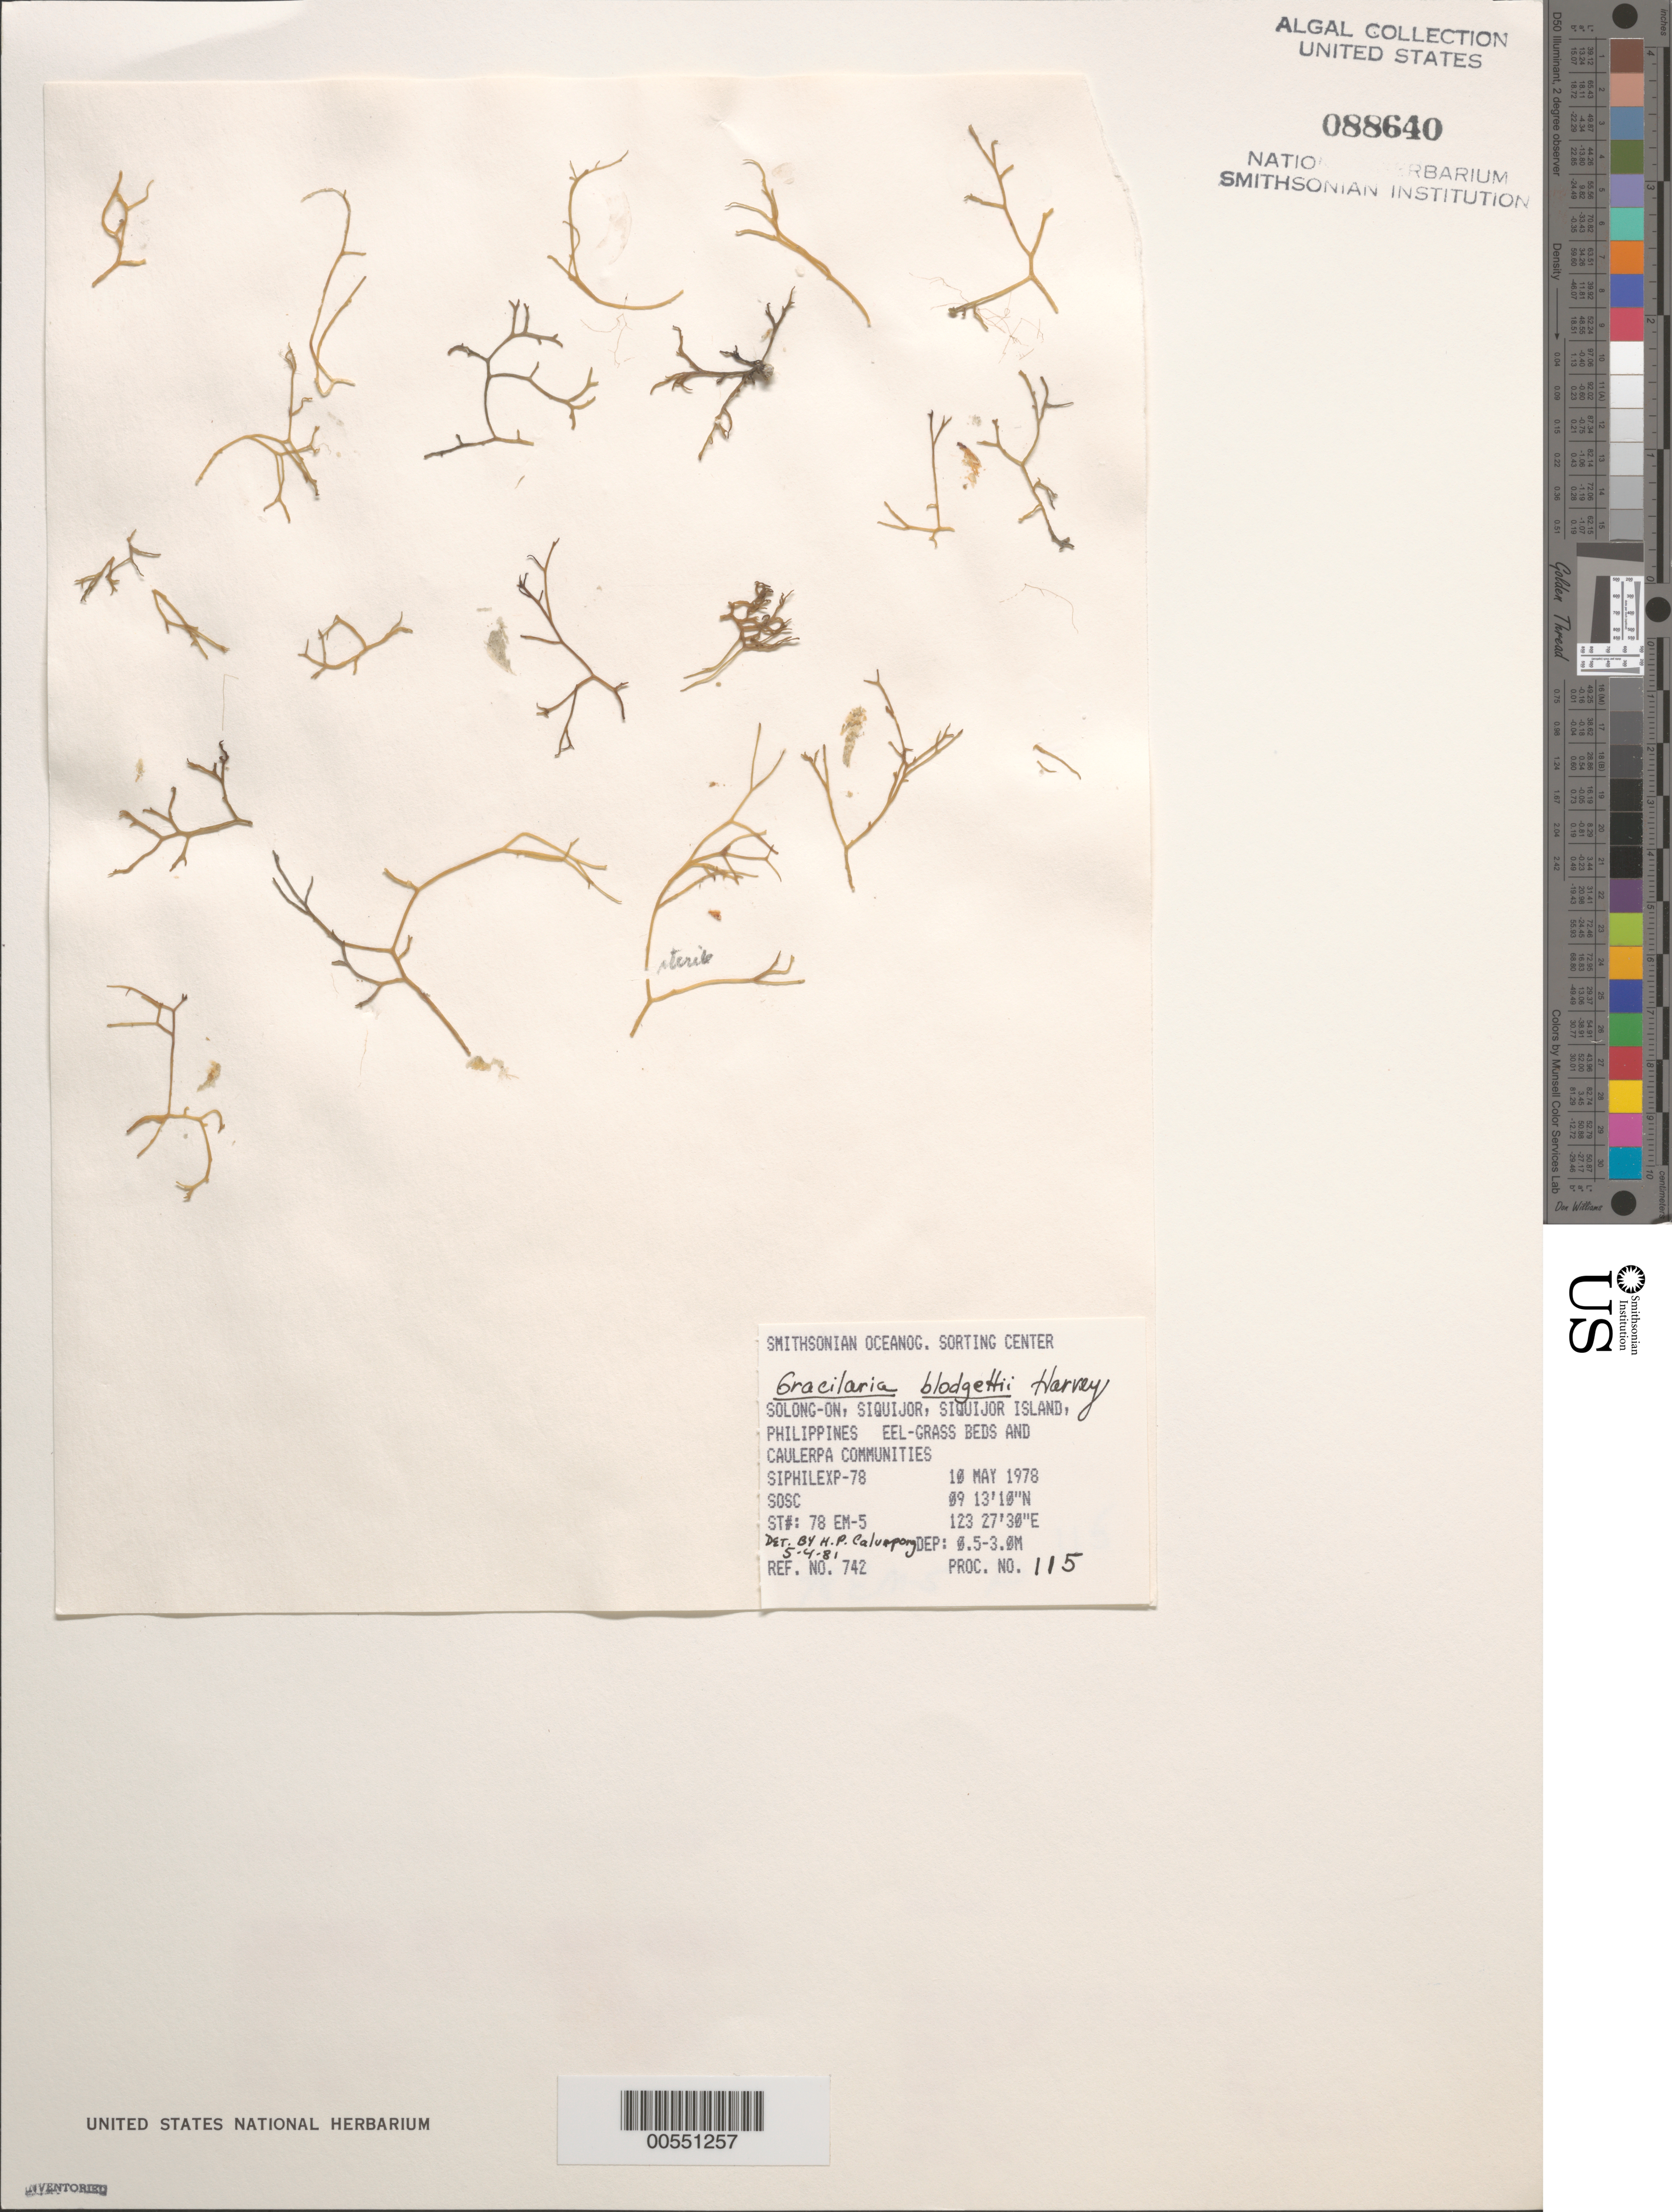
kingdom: Plantae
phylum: Rhodophyta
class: Florideophyceae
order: Gracilariales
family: Gracilariaceae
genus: Gracilaria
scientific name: Gracilaria blodgettii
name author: Harv.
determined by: Calumpong, H. P.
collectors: SOSC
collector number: Station 78 Em-5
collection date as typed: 10 May 1978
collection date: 1978-05-10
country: Philippines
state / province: Central Visayas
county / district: Siquijor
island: Siquijor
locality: Solong-on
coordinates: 09 13'10"N, 123 27'30"E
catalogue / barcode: US 88640